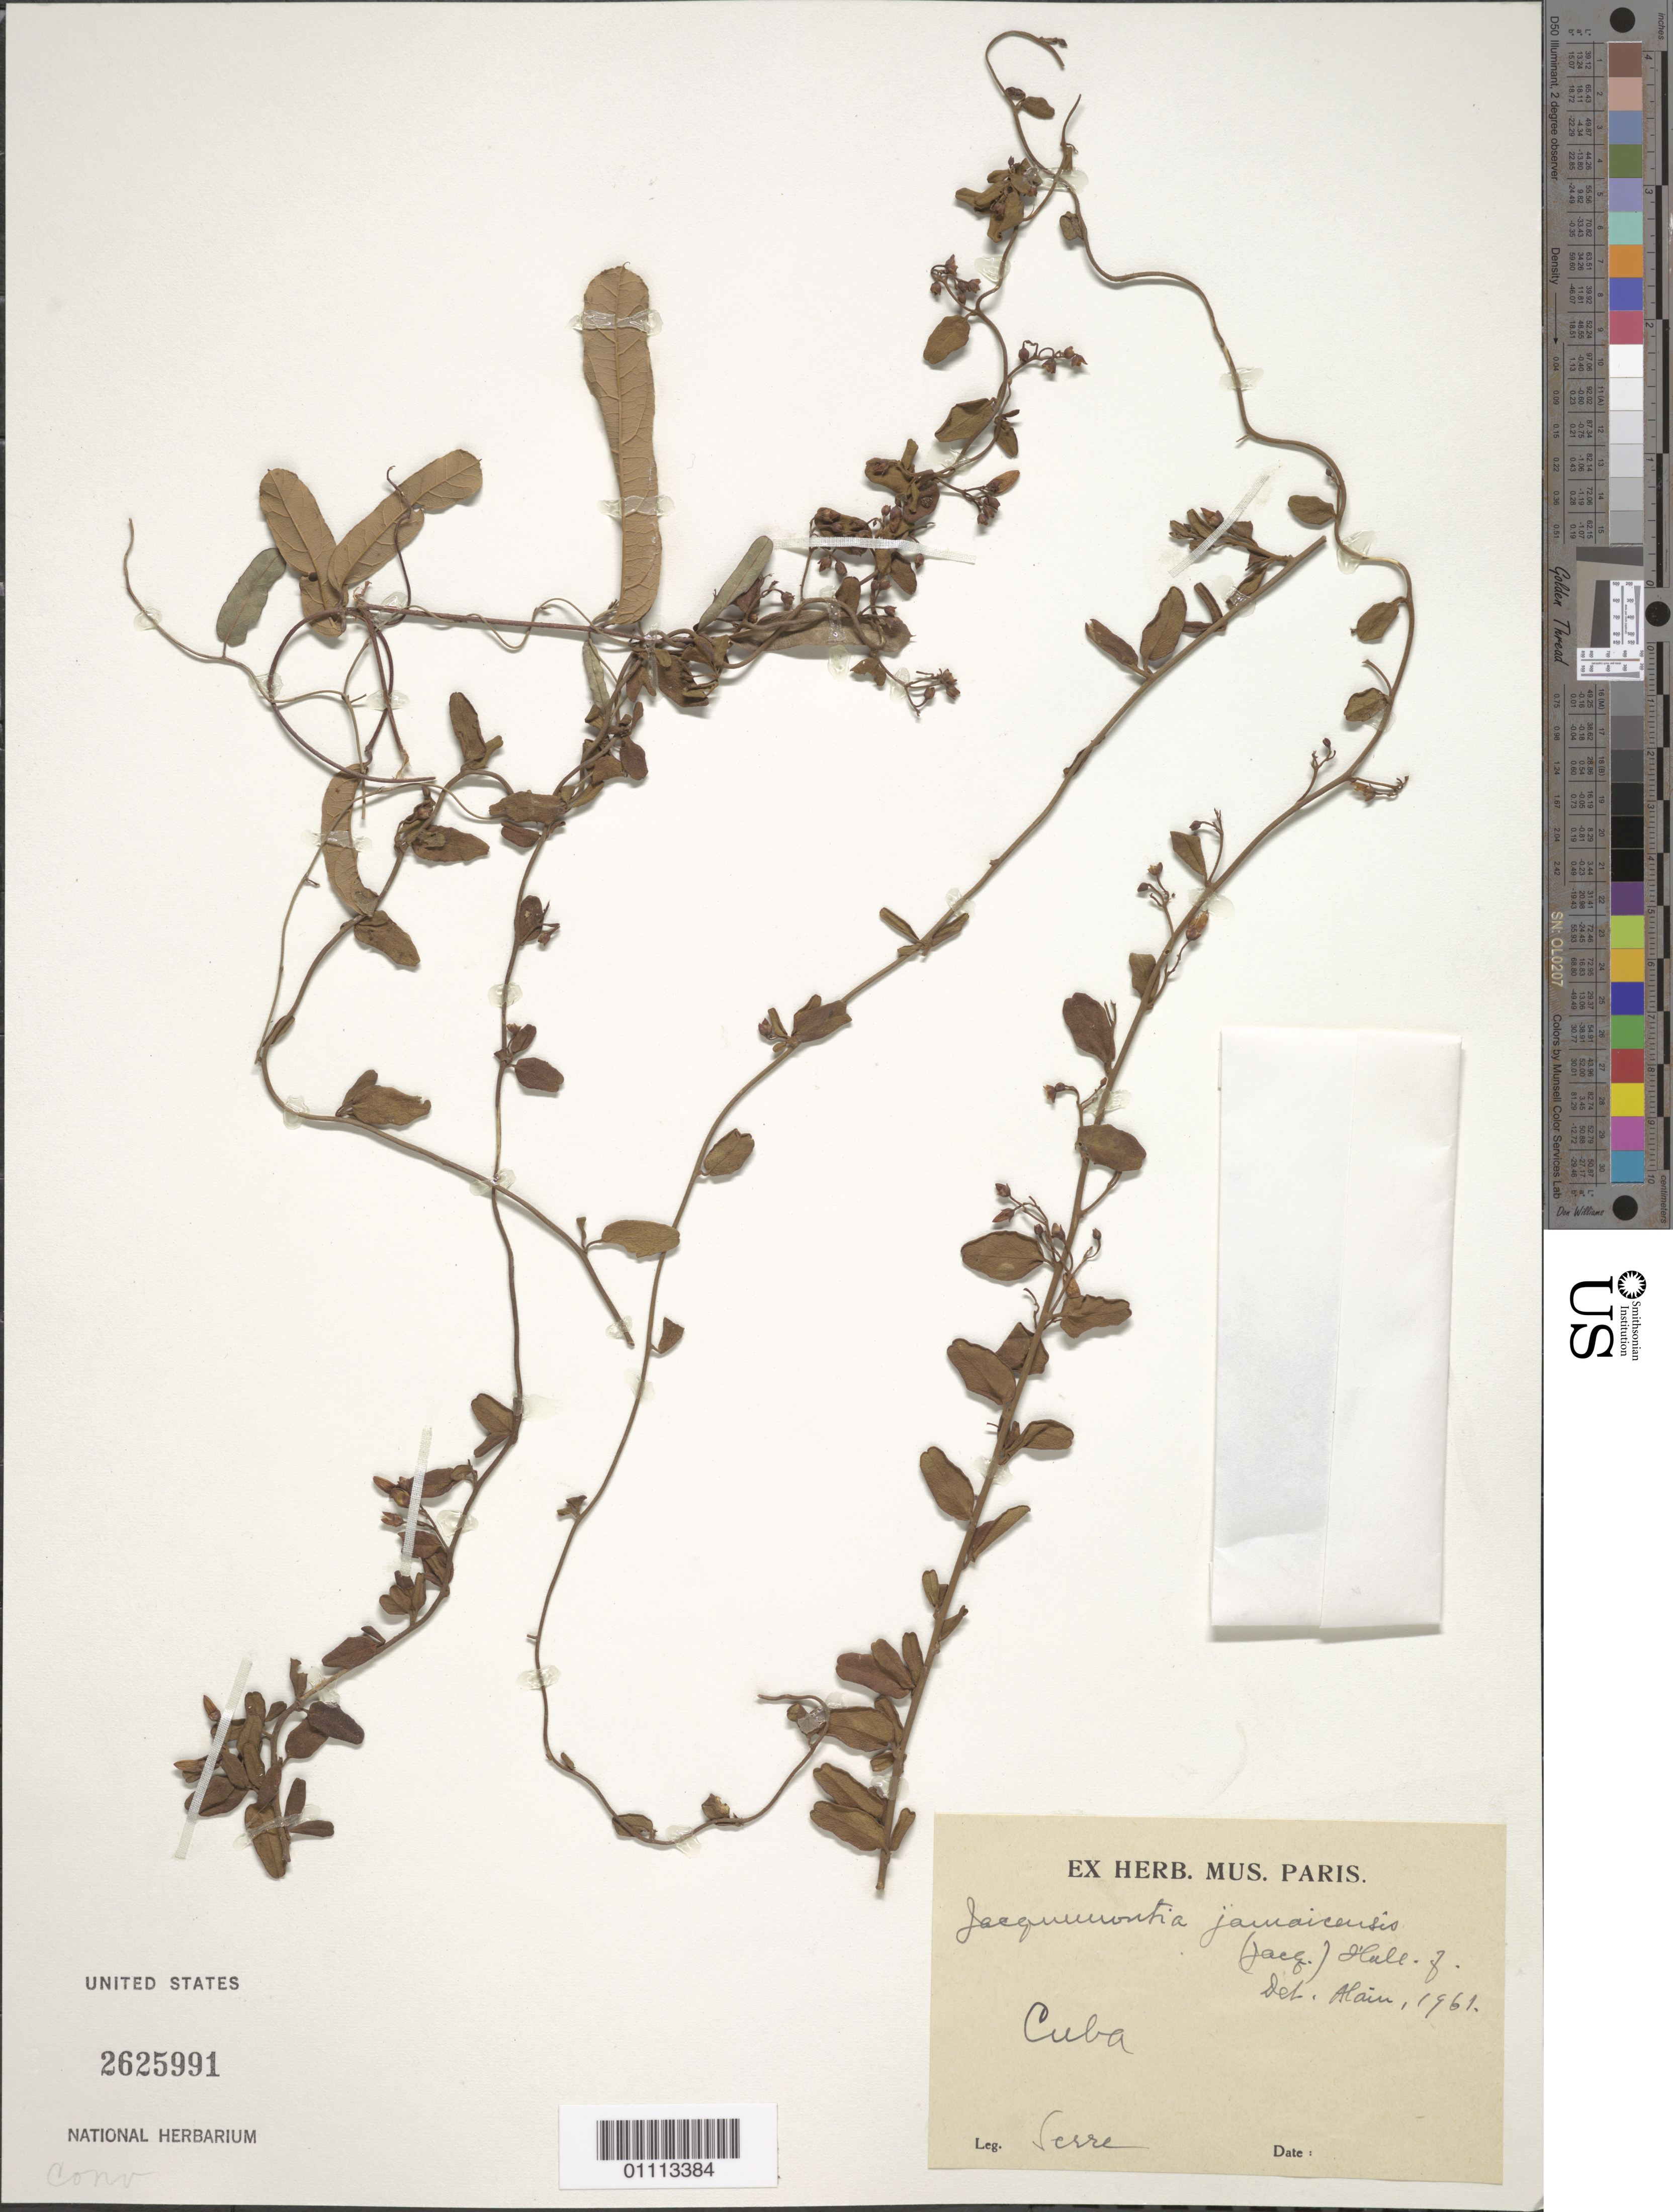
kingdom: Plantae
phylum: Tracheophyta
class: Magnoliopsida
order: Solanales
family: Convolvulaceae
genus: Jacquemontia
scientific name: Jacquemontia havanensis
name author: (Jacq.) Urb.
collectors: P. Seru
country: Cuba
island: Cuba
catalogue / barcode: US 2625991